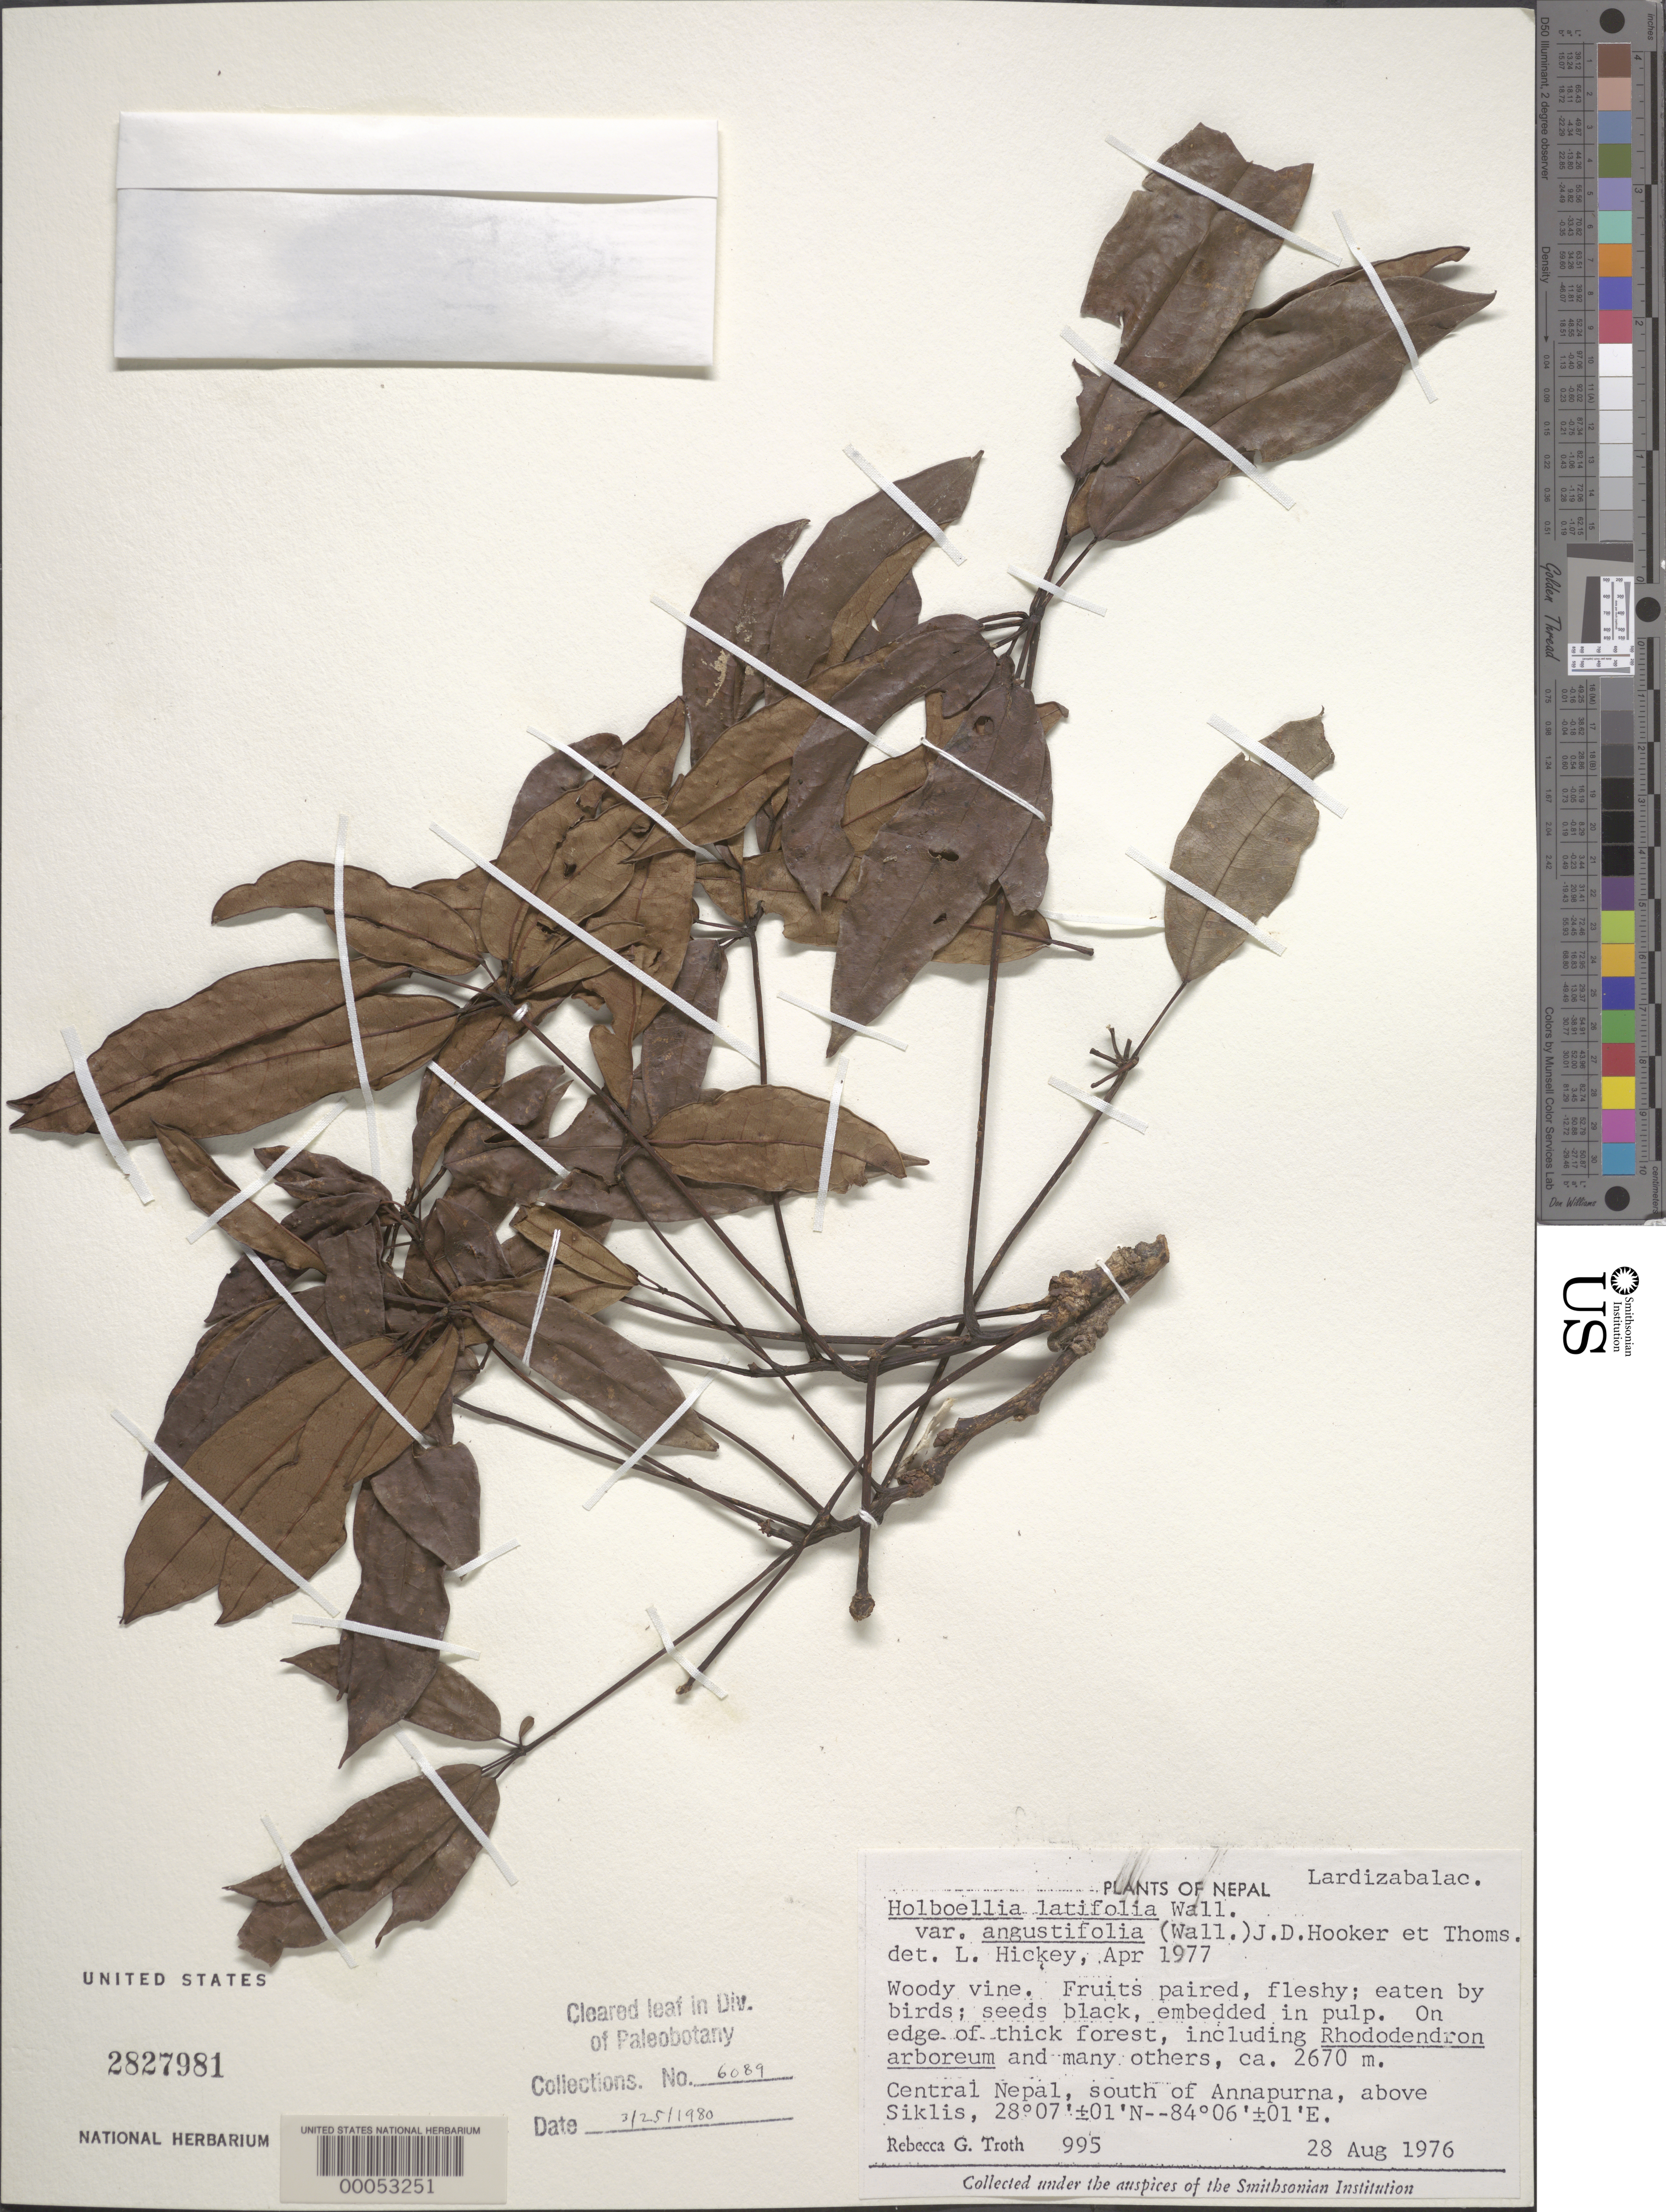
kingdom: Plantae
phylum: Tracheophyta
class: Magnoliopsida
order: Ranunculales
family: Lardizabalaceae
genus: Stauntonia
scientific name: Stauntonia angustifolia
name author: (Wall.) R. Br. & Wall.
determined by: Strong, Mark T., (BOT), Smithsonian Institution - National Museum of Natural History (UNITED STATES)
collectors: R. Troth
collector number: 995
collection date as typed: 28 Aug 1976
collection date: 1976-08-28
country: Nepal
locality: South of annapurna, above siklis.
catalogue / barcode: US 2827981